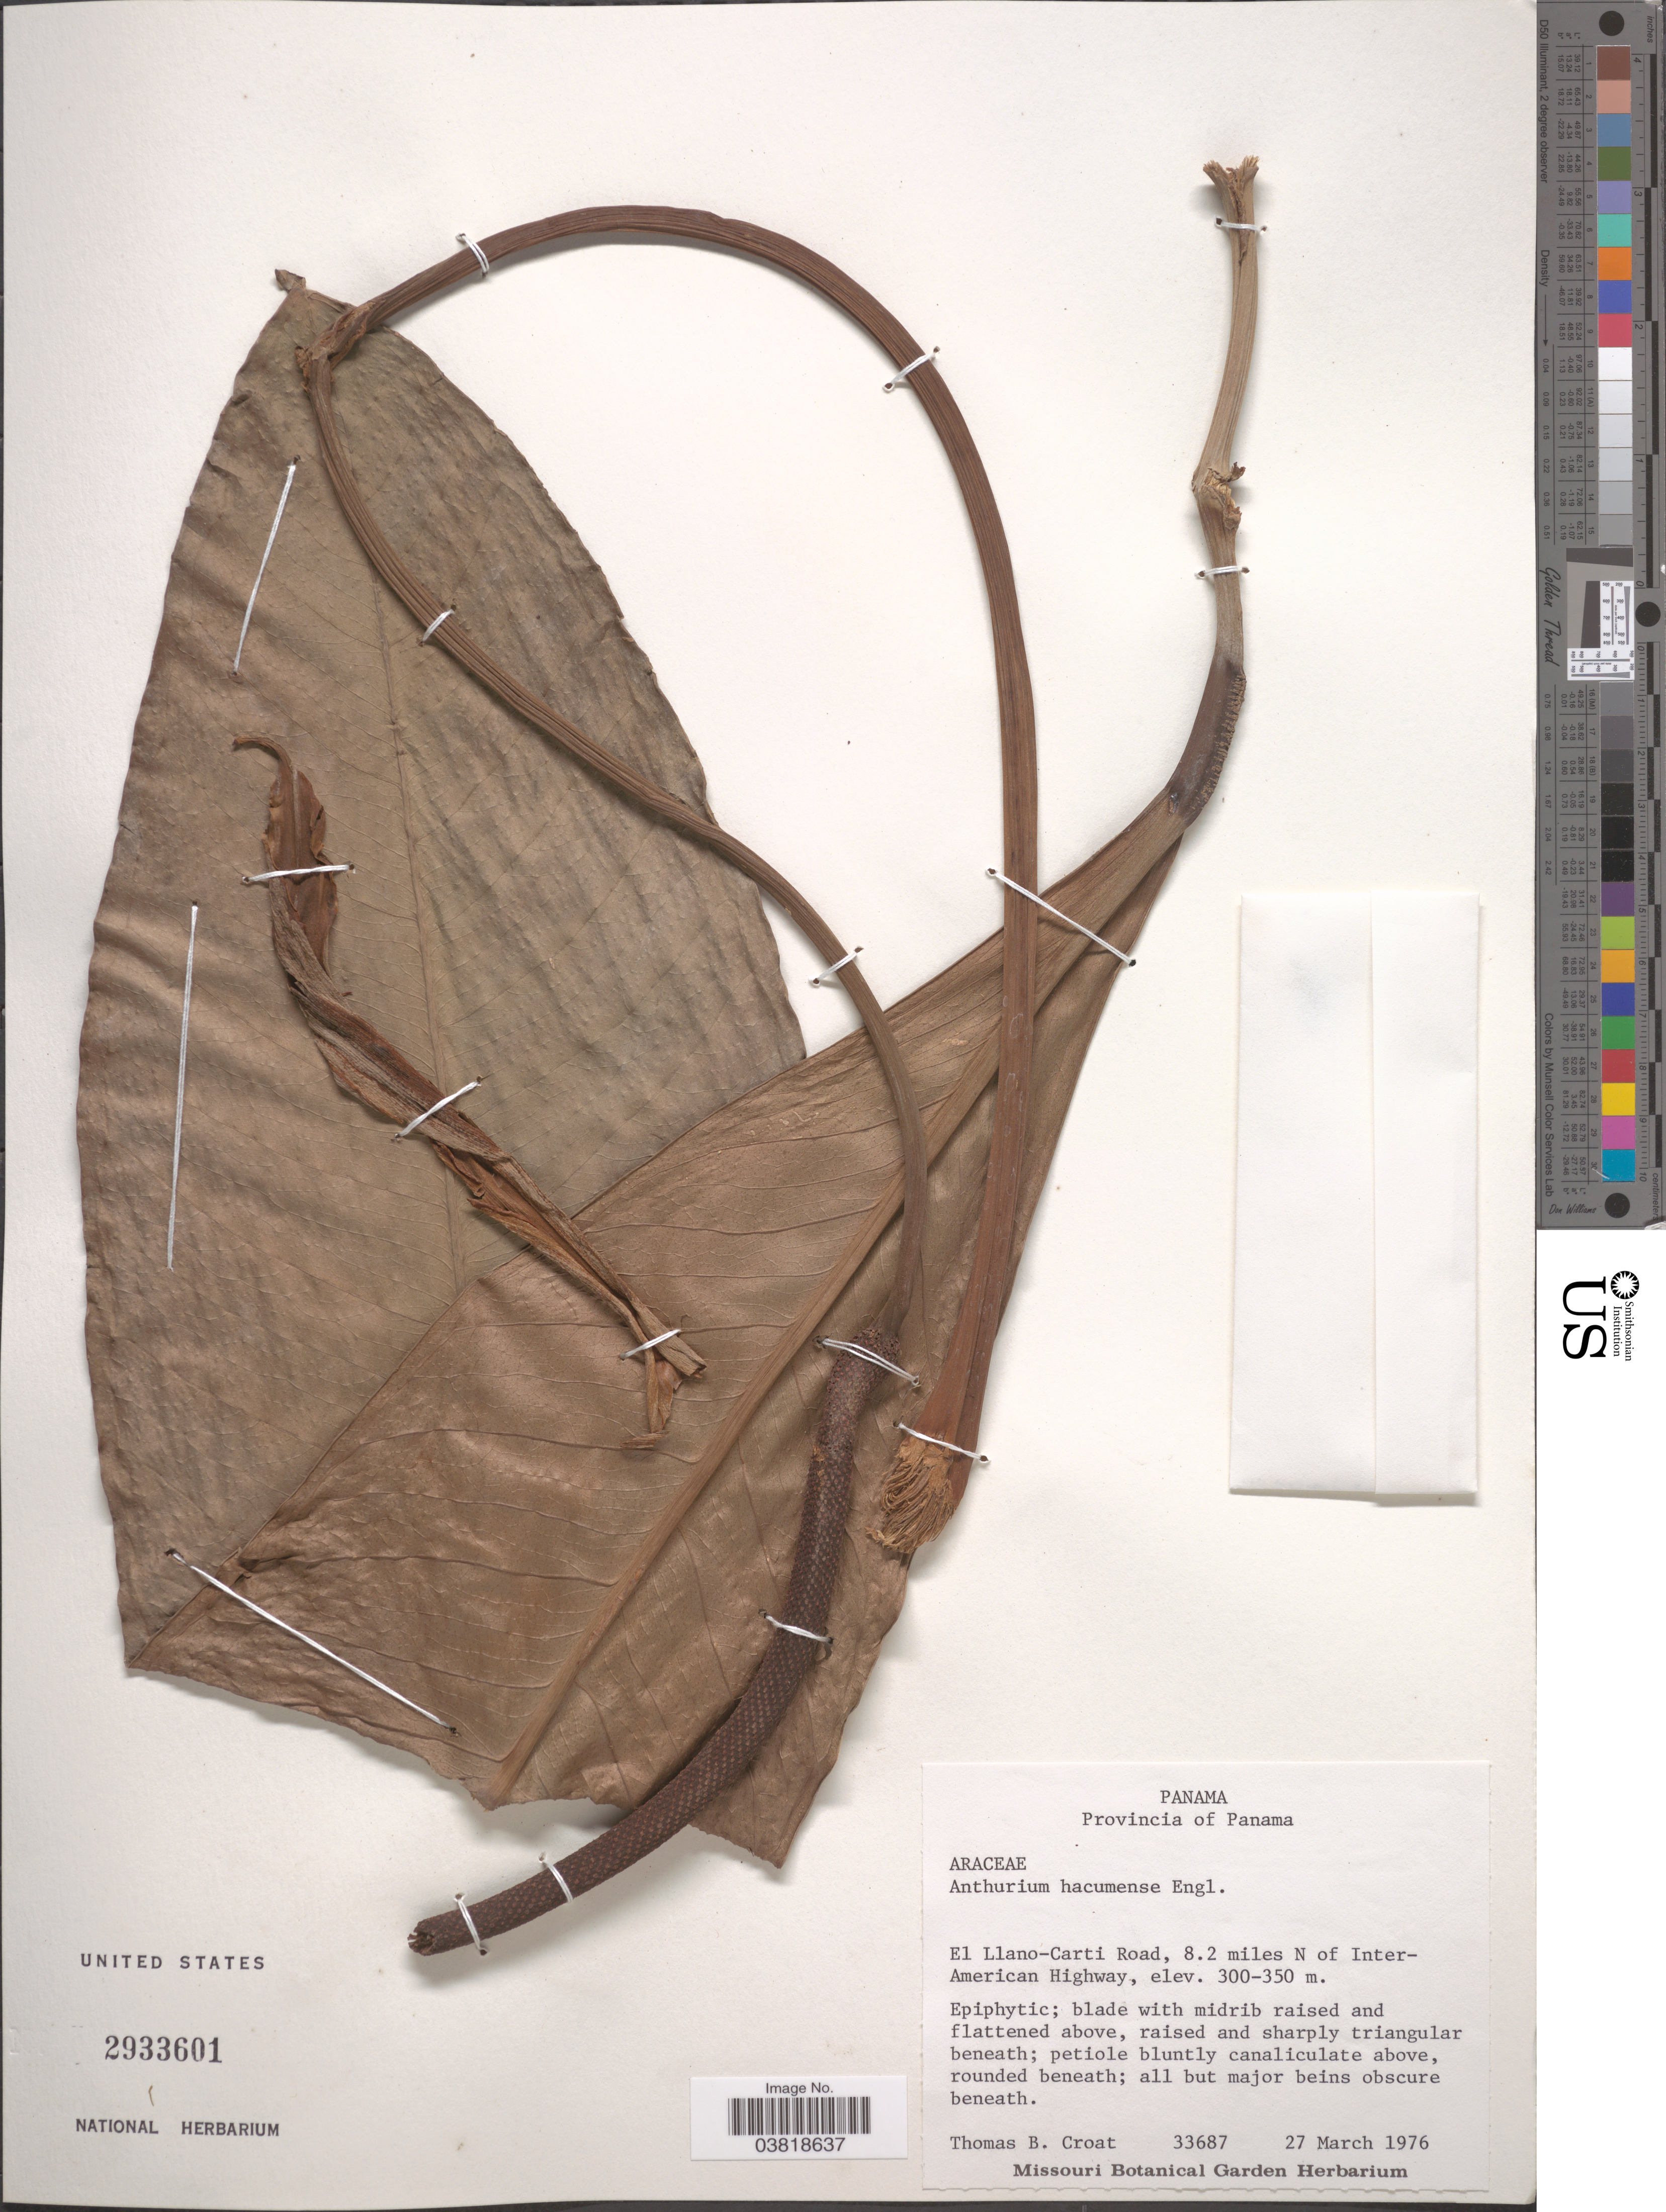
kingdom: Plantae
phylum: Tracheophyta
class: Liliopsida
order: Alismatales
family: Araceae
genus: Anthurium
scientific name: Anthurium hacumense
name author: Engl.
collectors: T. B. Croat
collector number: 33687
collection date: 1976-03-27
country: Panama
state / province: Panamá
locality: El Llano-Carti Road, 8.2 miles N of Inter-American Highway.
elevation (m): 300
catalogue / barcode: US 2933601